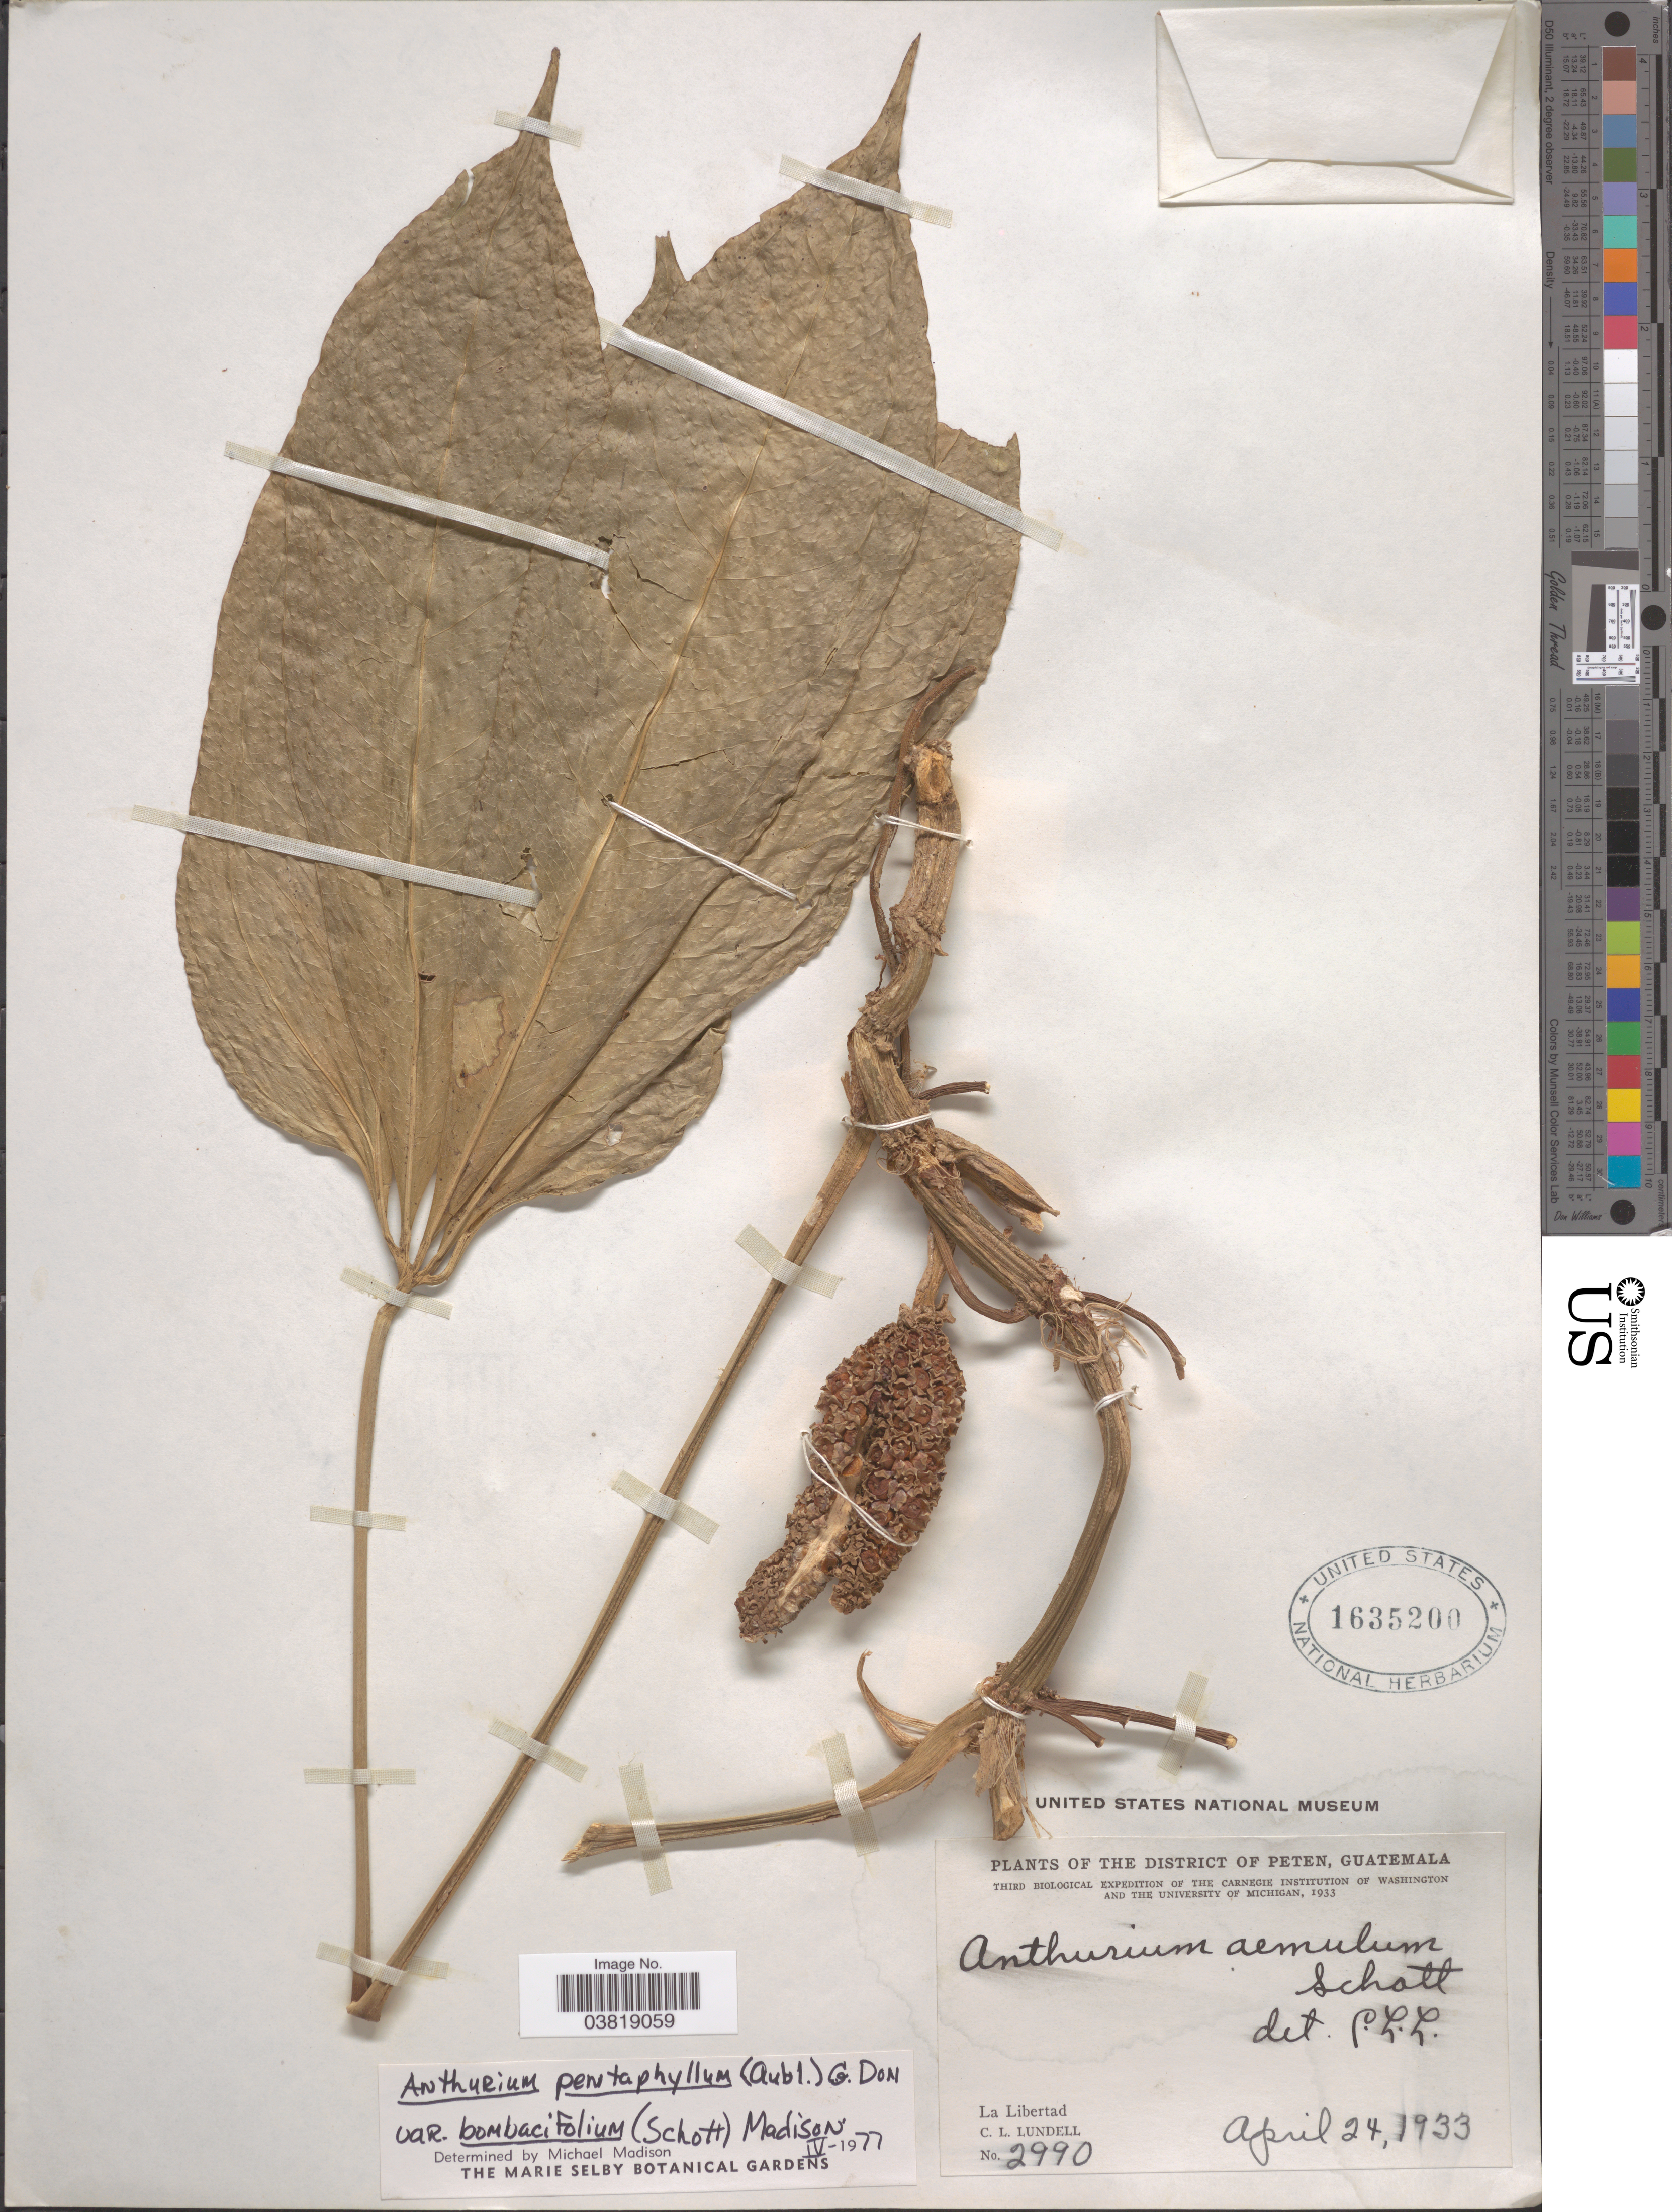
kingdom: Plantae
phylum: Tracheophyta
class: Liliopsida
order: Alismatales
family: Araceae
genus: Anthurium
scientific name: Anthurium pentaphyllum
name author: (Aubl.) G. Don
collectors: C. L. Lundell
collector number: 2990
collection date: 1933-04-24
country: Guatemala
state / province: El Peten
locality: The District of Peten. La Libertad.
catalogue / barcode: US 1635200